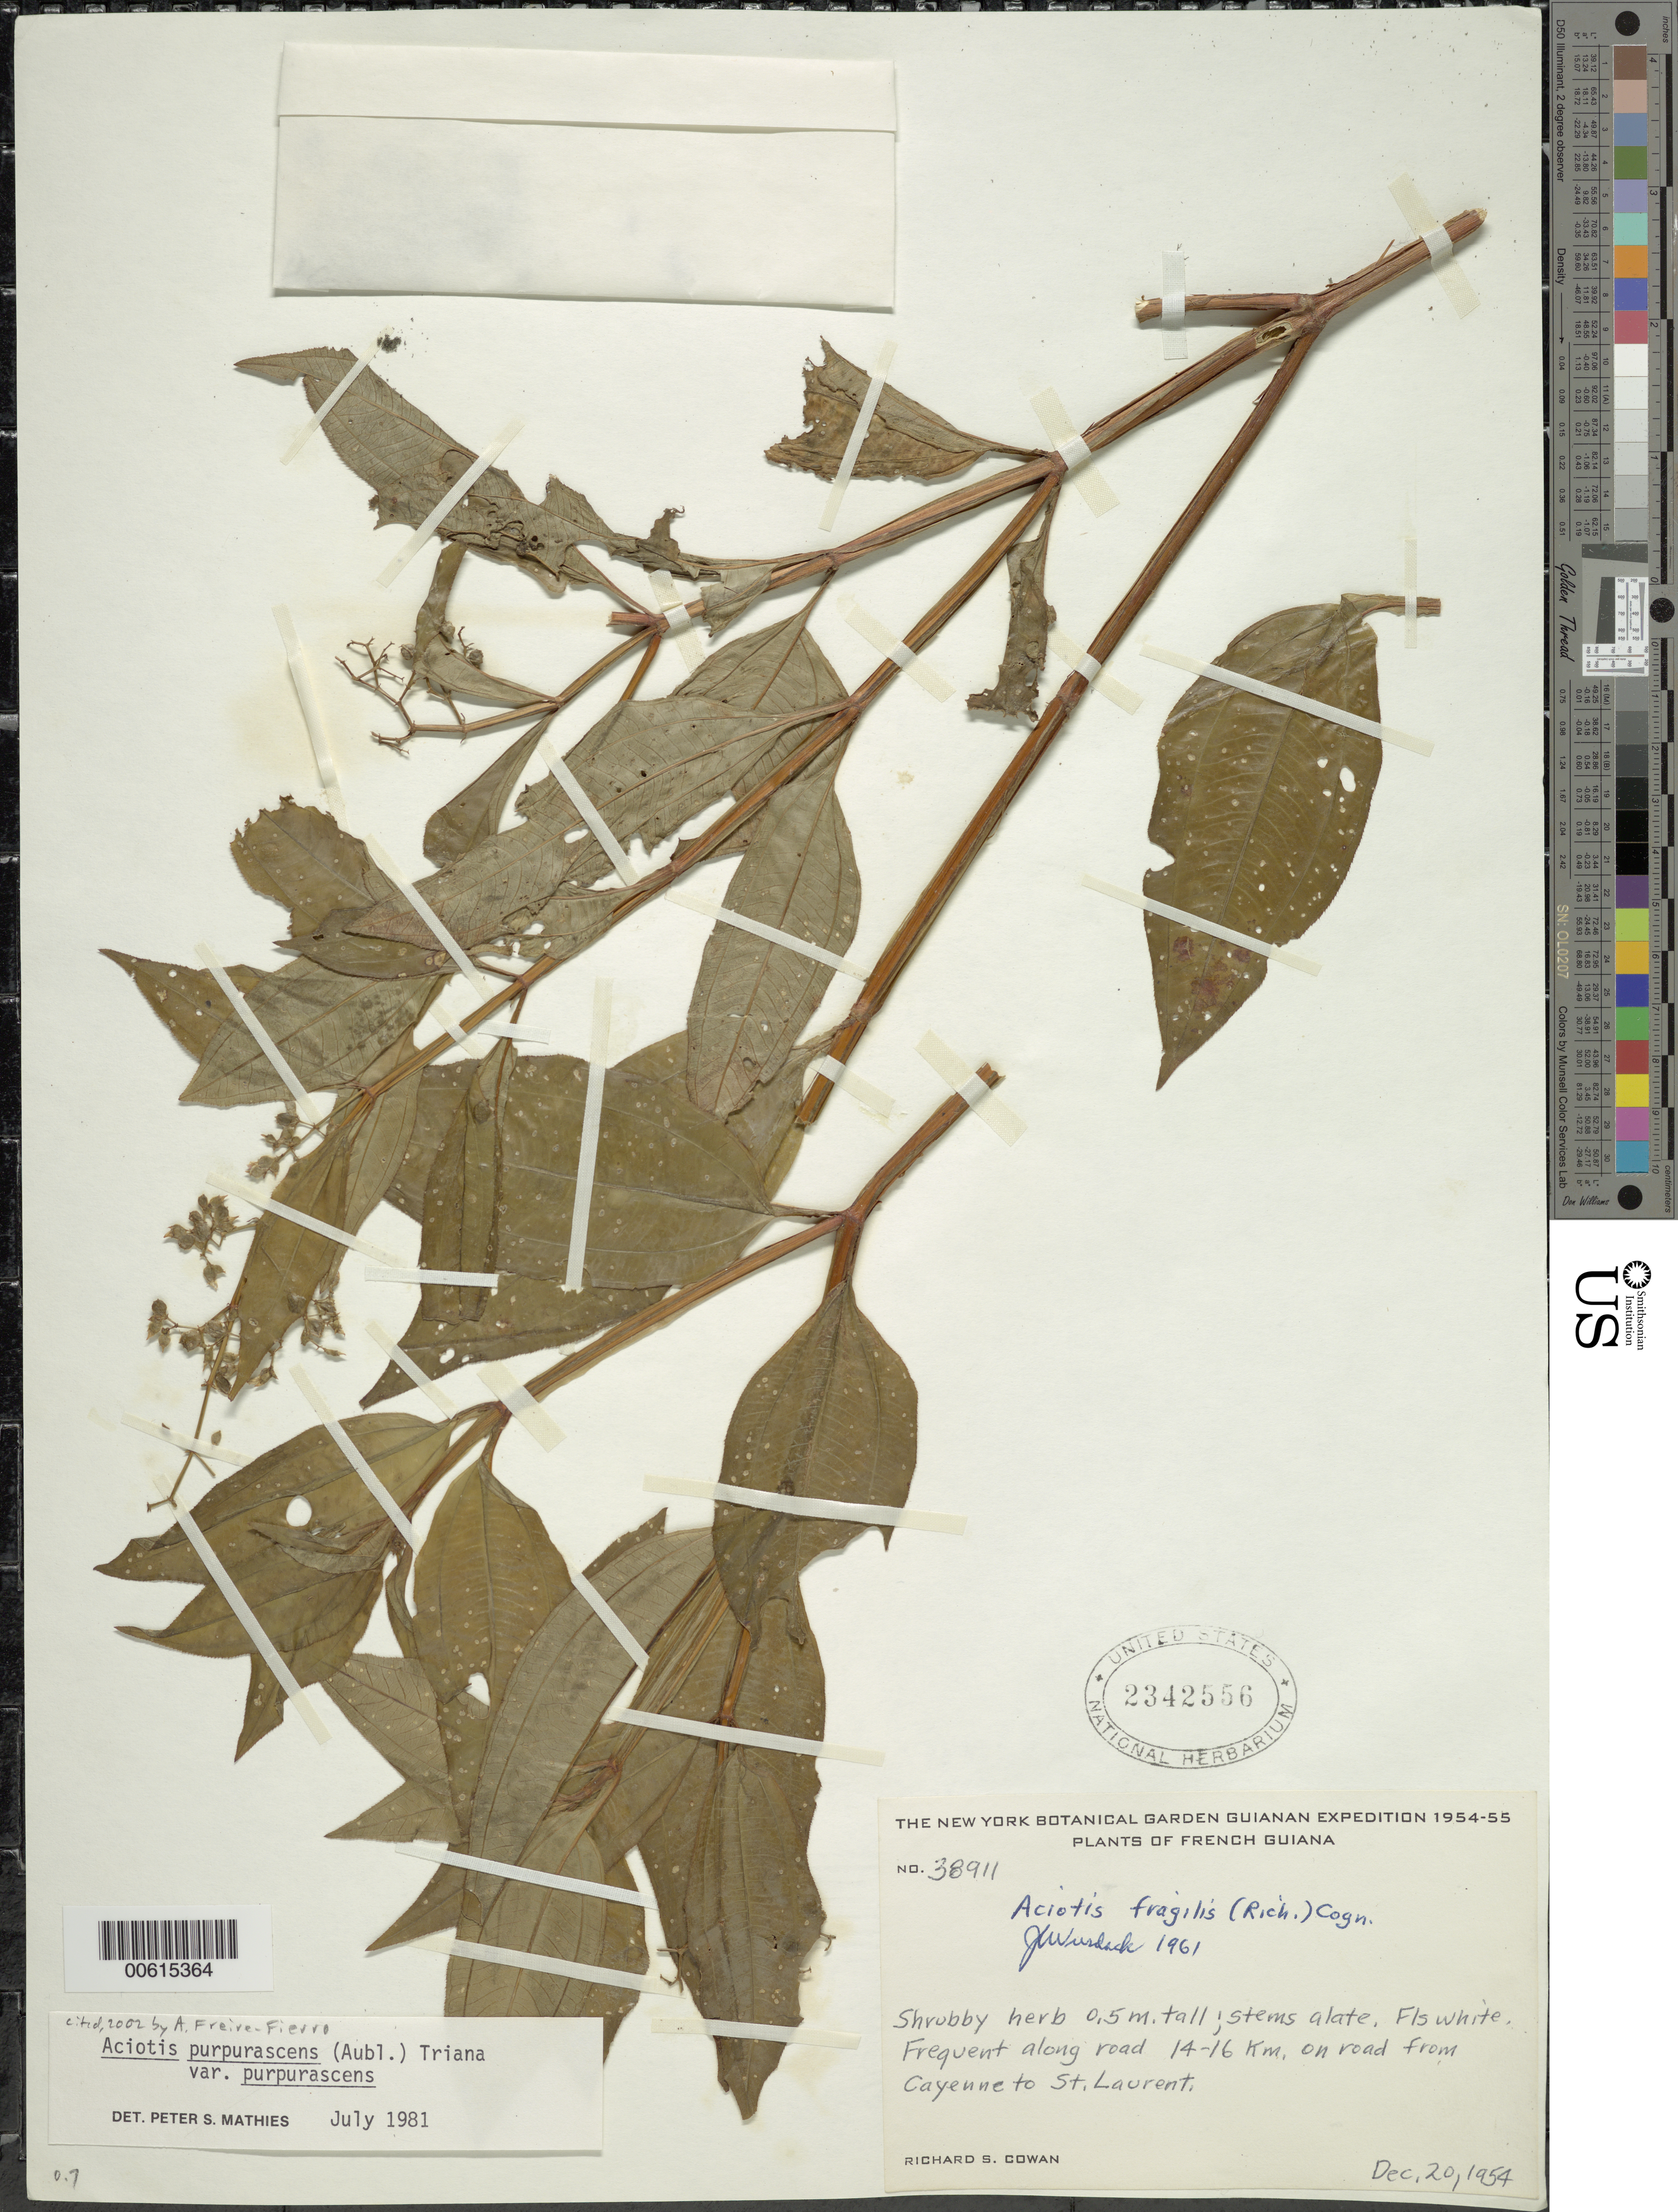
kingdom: Plantae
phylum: Tracheophyta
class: Magnoliopsida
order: Myrtales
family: Melastomataceae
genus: Aciotis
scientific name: Aciotis fragilis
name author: (Rich. ex DC.) Cogn.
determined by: Wurdack, John J., (US), US (UNITED STATES)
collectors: R. S. Cowan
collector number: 38911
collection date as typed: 20-Dec-54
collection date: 1954-12-20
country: French Guiana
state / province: Cayenne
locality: Cayenne, vic.; 14-16 km from St. Laurent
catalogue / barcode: US 2342556